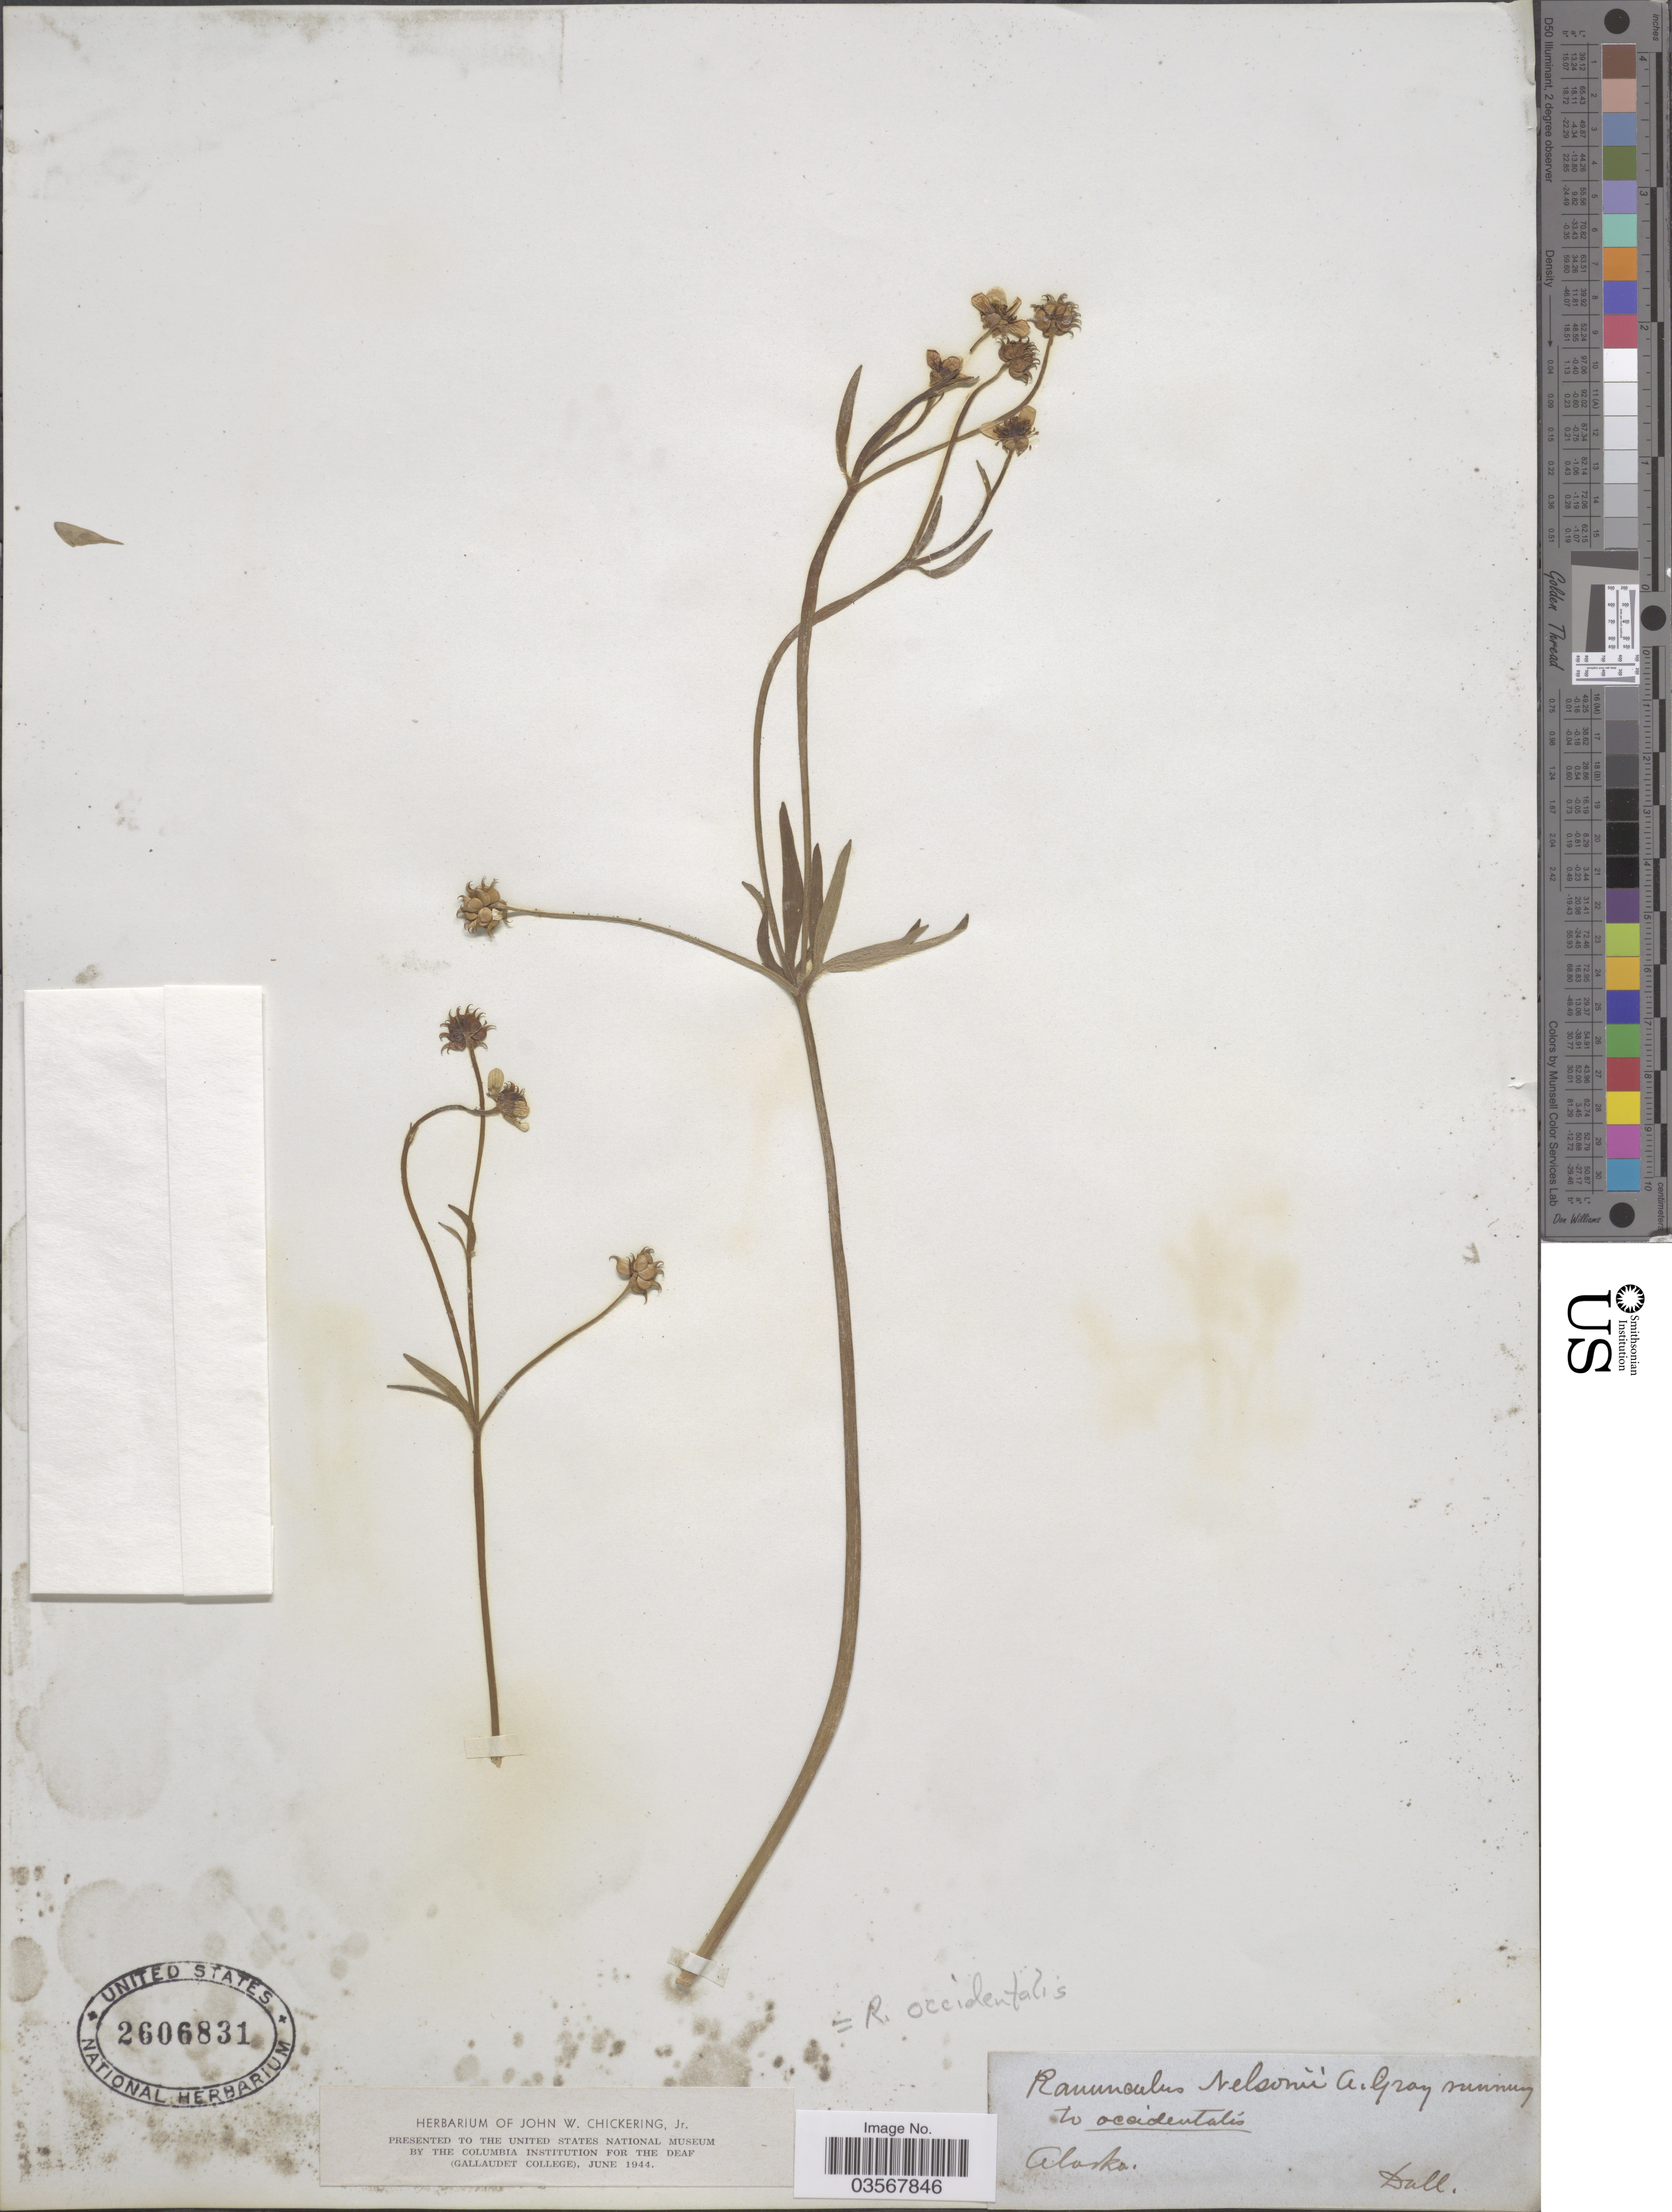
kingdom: Plantae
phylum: Tracheophyta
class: Magnoliopsida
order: Ranunculales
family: Ranunculaceae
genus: Ranunculus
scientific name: Ranunculus occidentalis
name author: Nutt.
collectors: -. Dall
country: United States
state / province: Alaska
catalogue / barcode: US 2606831